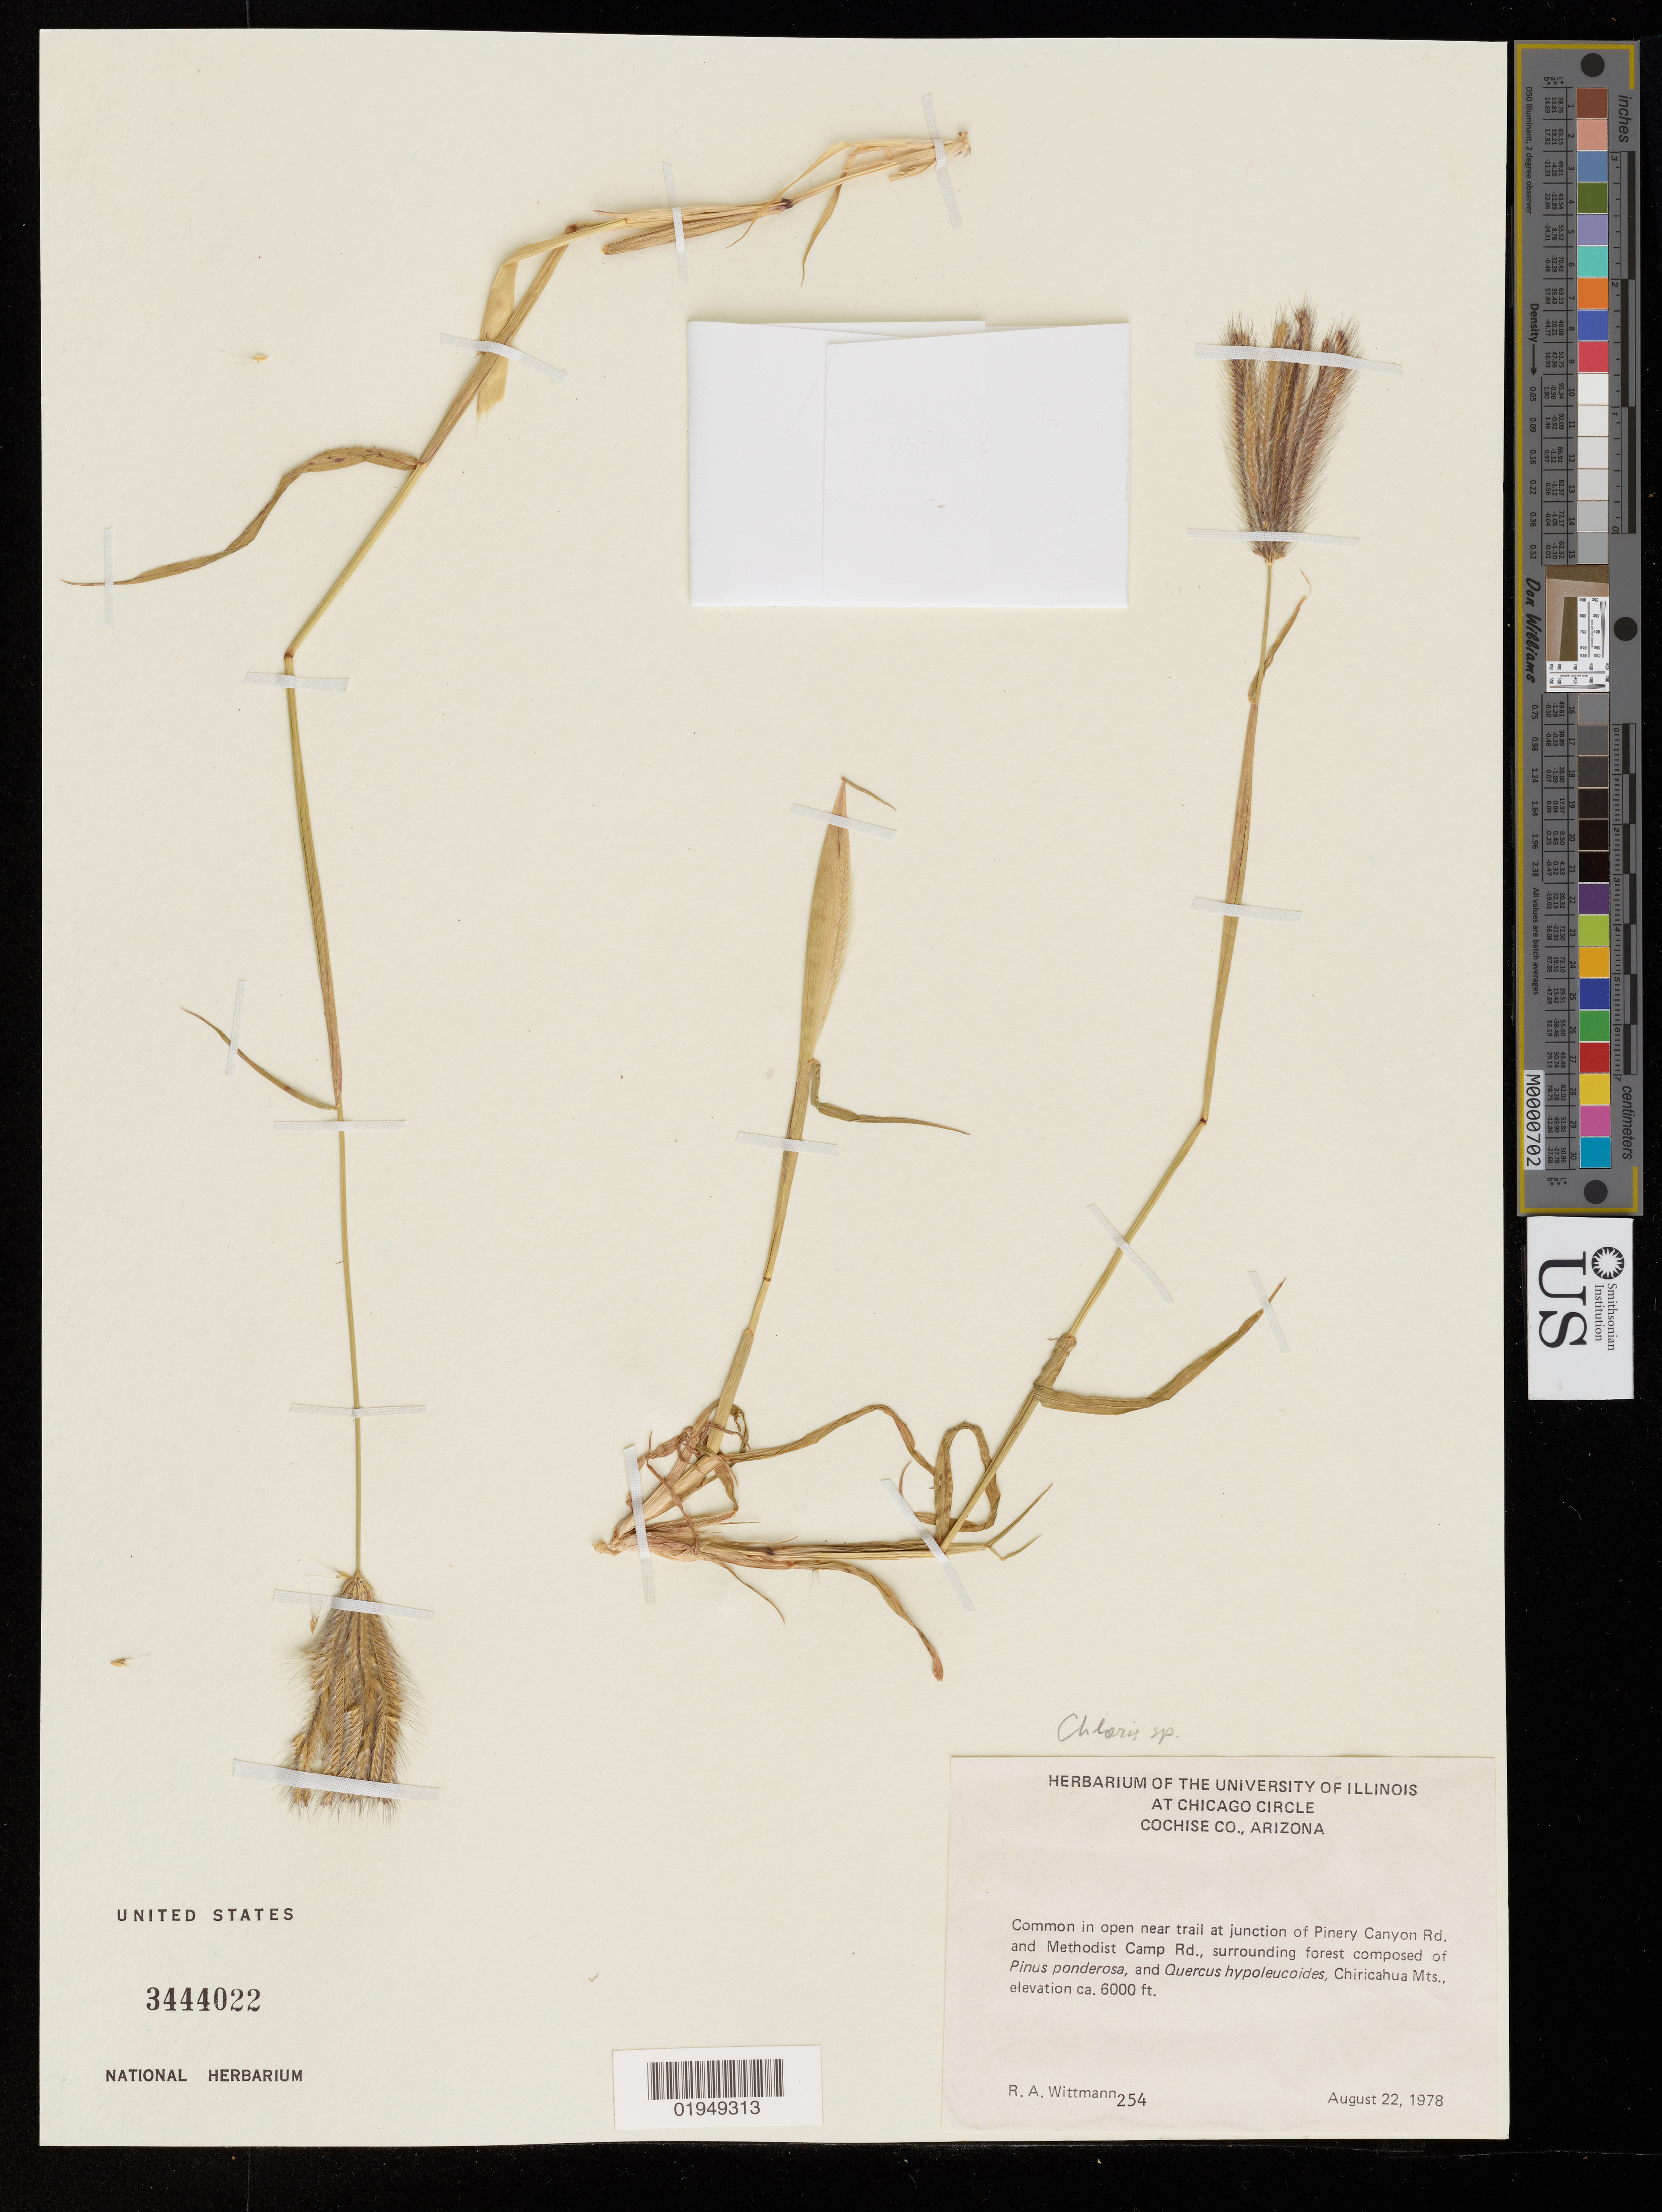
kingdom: Plantae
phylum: Tracheophyta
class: Liliopsida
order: Poales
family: Poaceae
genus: Chloris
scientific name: Chloris sp.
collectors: R. Wittmann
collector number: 254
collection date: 1978-08-22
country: United States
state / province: Illinois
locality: Common in open near trail at junction of Pinery Canyon Rd. and Methodist Camp Rd, Chiricahua Mts.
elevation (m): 1829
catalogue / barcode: US 3444022